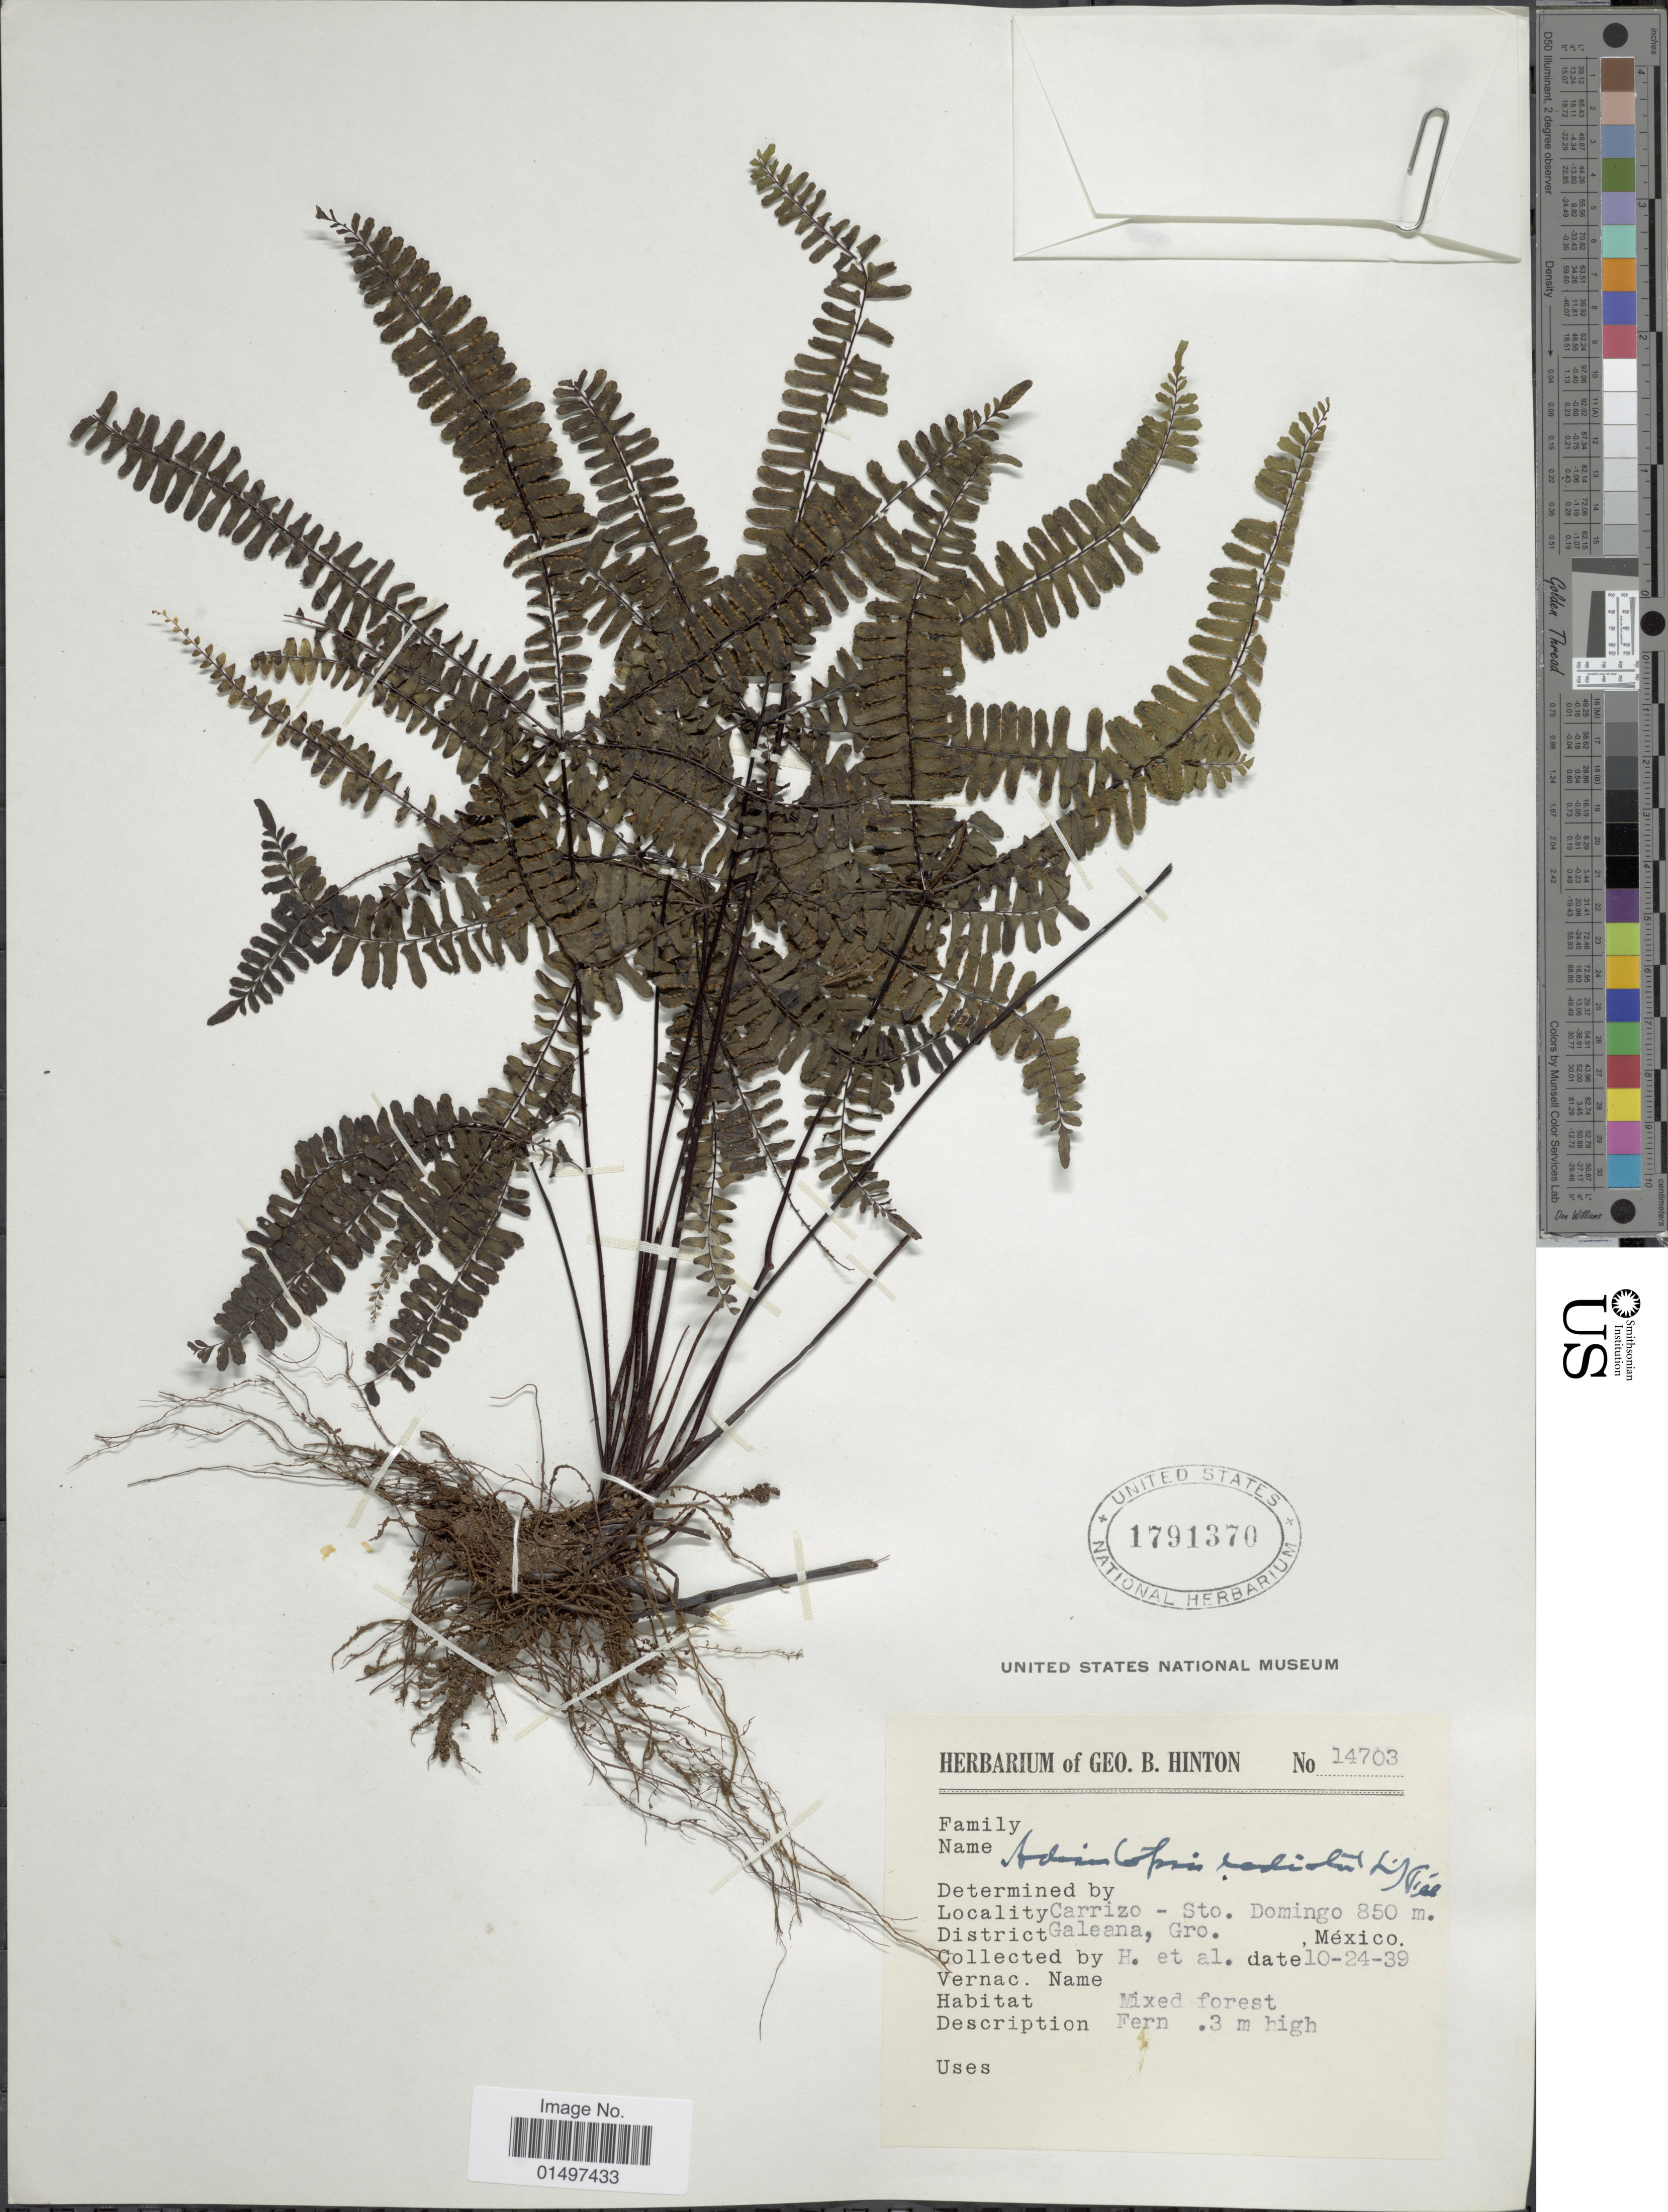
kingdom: Plantae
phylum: Tracheophyta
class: Polypodiopsida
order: Polypodiales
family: Pteridaceae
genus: Adiantopsis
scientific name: Adiantopsis radiata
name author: (L.) Fée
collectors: G. B. Hinton & et al.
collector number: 14703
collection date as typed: Transcribed d/m/y: 24/10/39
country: Mexico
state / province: Guerrero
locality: Carrizo - Sto. Domingo. District Galeana, Gro.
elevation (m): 850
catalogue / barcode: US 1791370